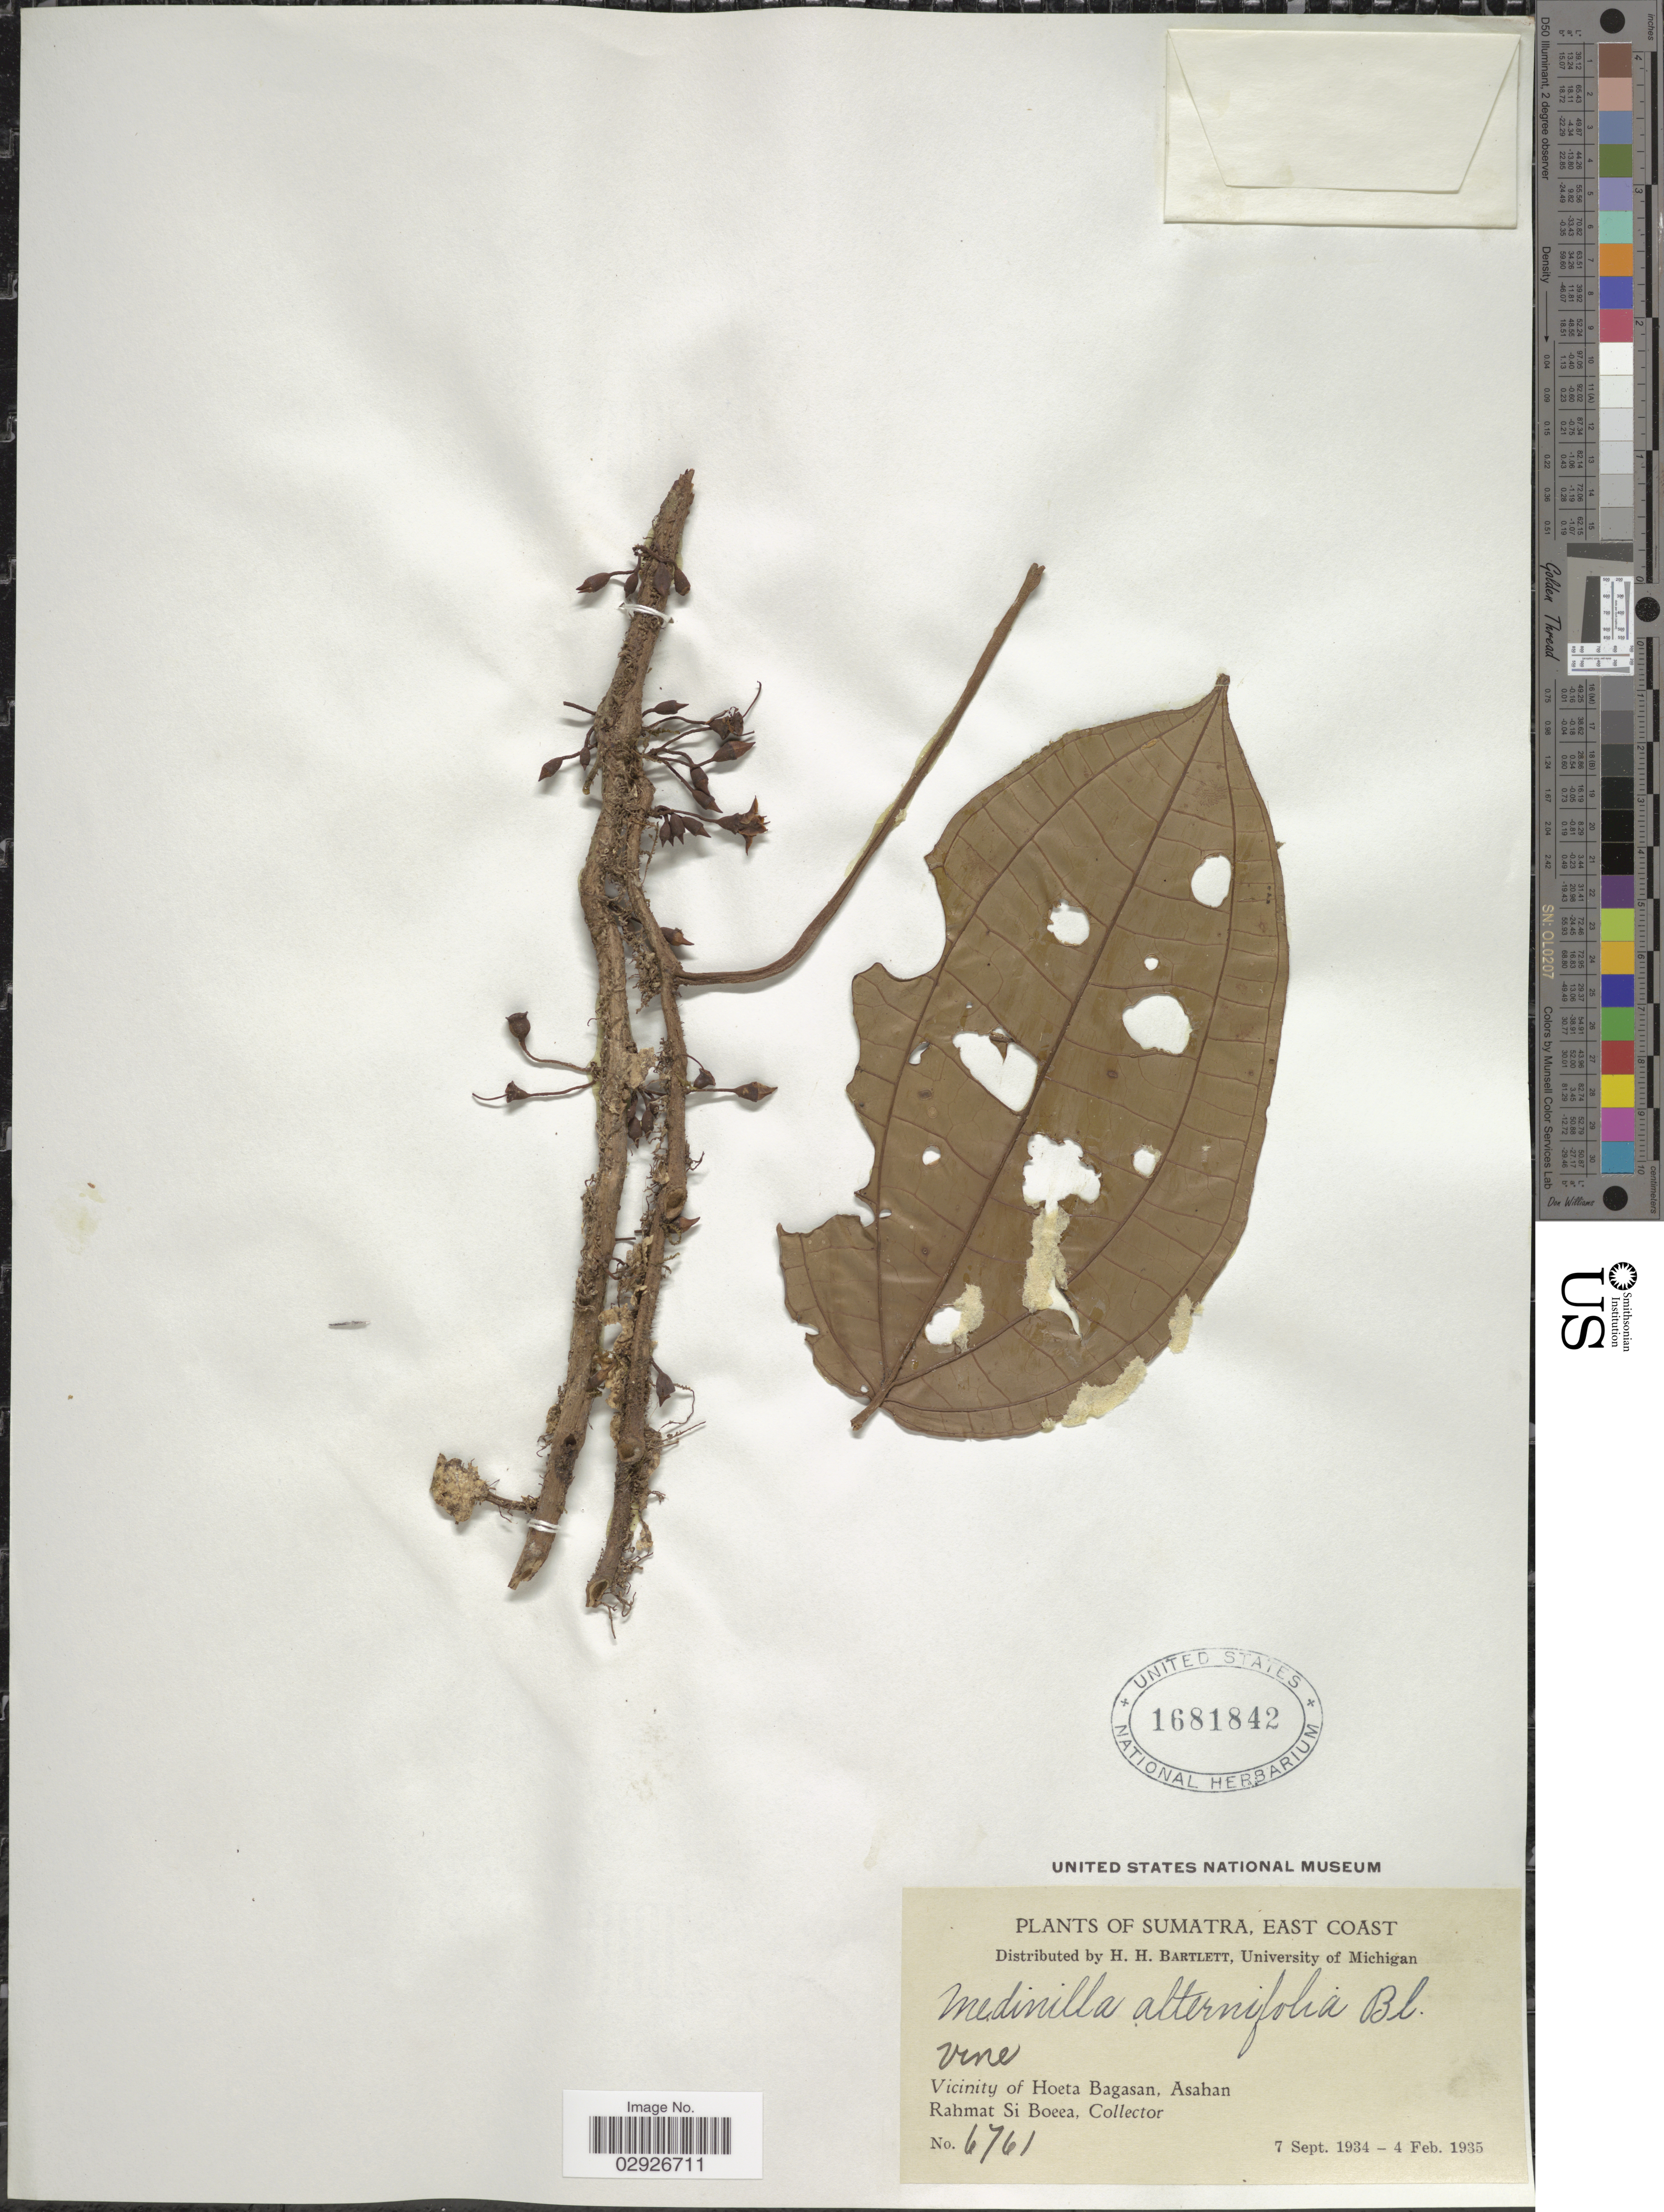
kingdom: Plantae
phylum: Tracheophyta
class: Magnoliopsida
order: Myrtales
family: Melastomataceae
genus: Heteroblemma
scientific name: Heteroblemma alternifolium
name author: (Blume) Cámara-Leret et al.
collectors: Rahmat Si Boeea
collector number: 6761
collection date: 1934-09-07/1935-02-04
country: Indonesia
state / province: Sumatra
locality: East Coast. Vicinity of Hoeta Bagasan, Asahan.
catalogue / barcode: US 1681842